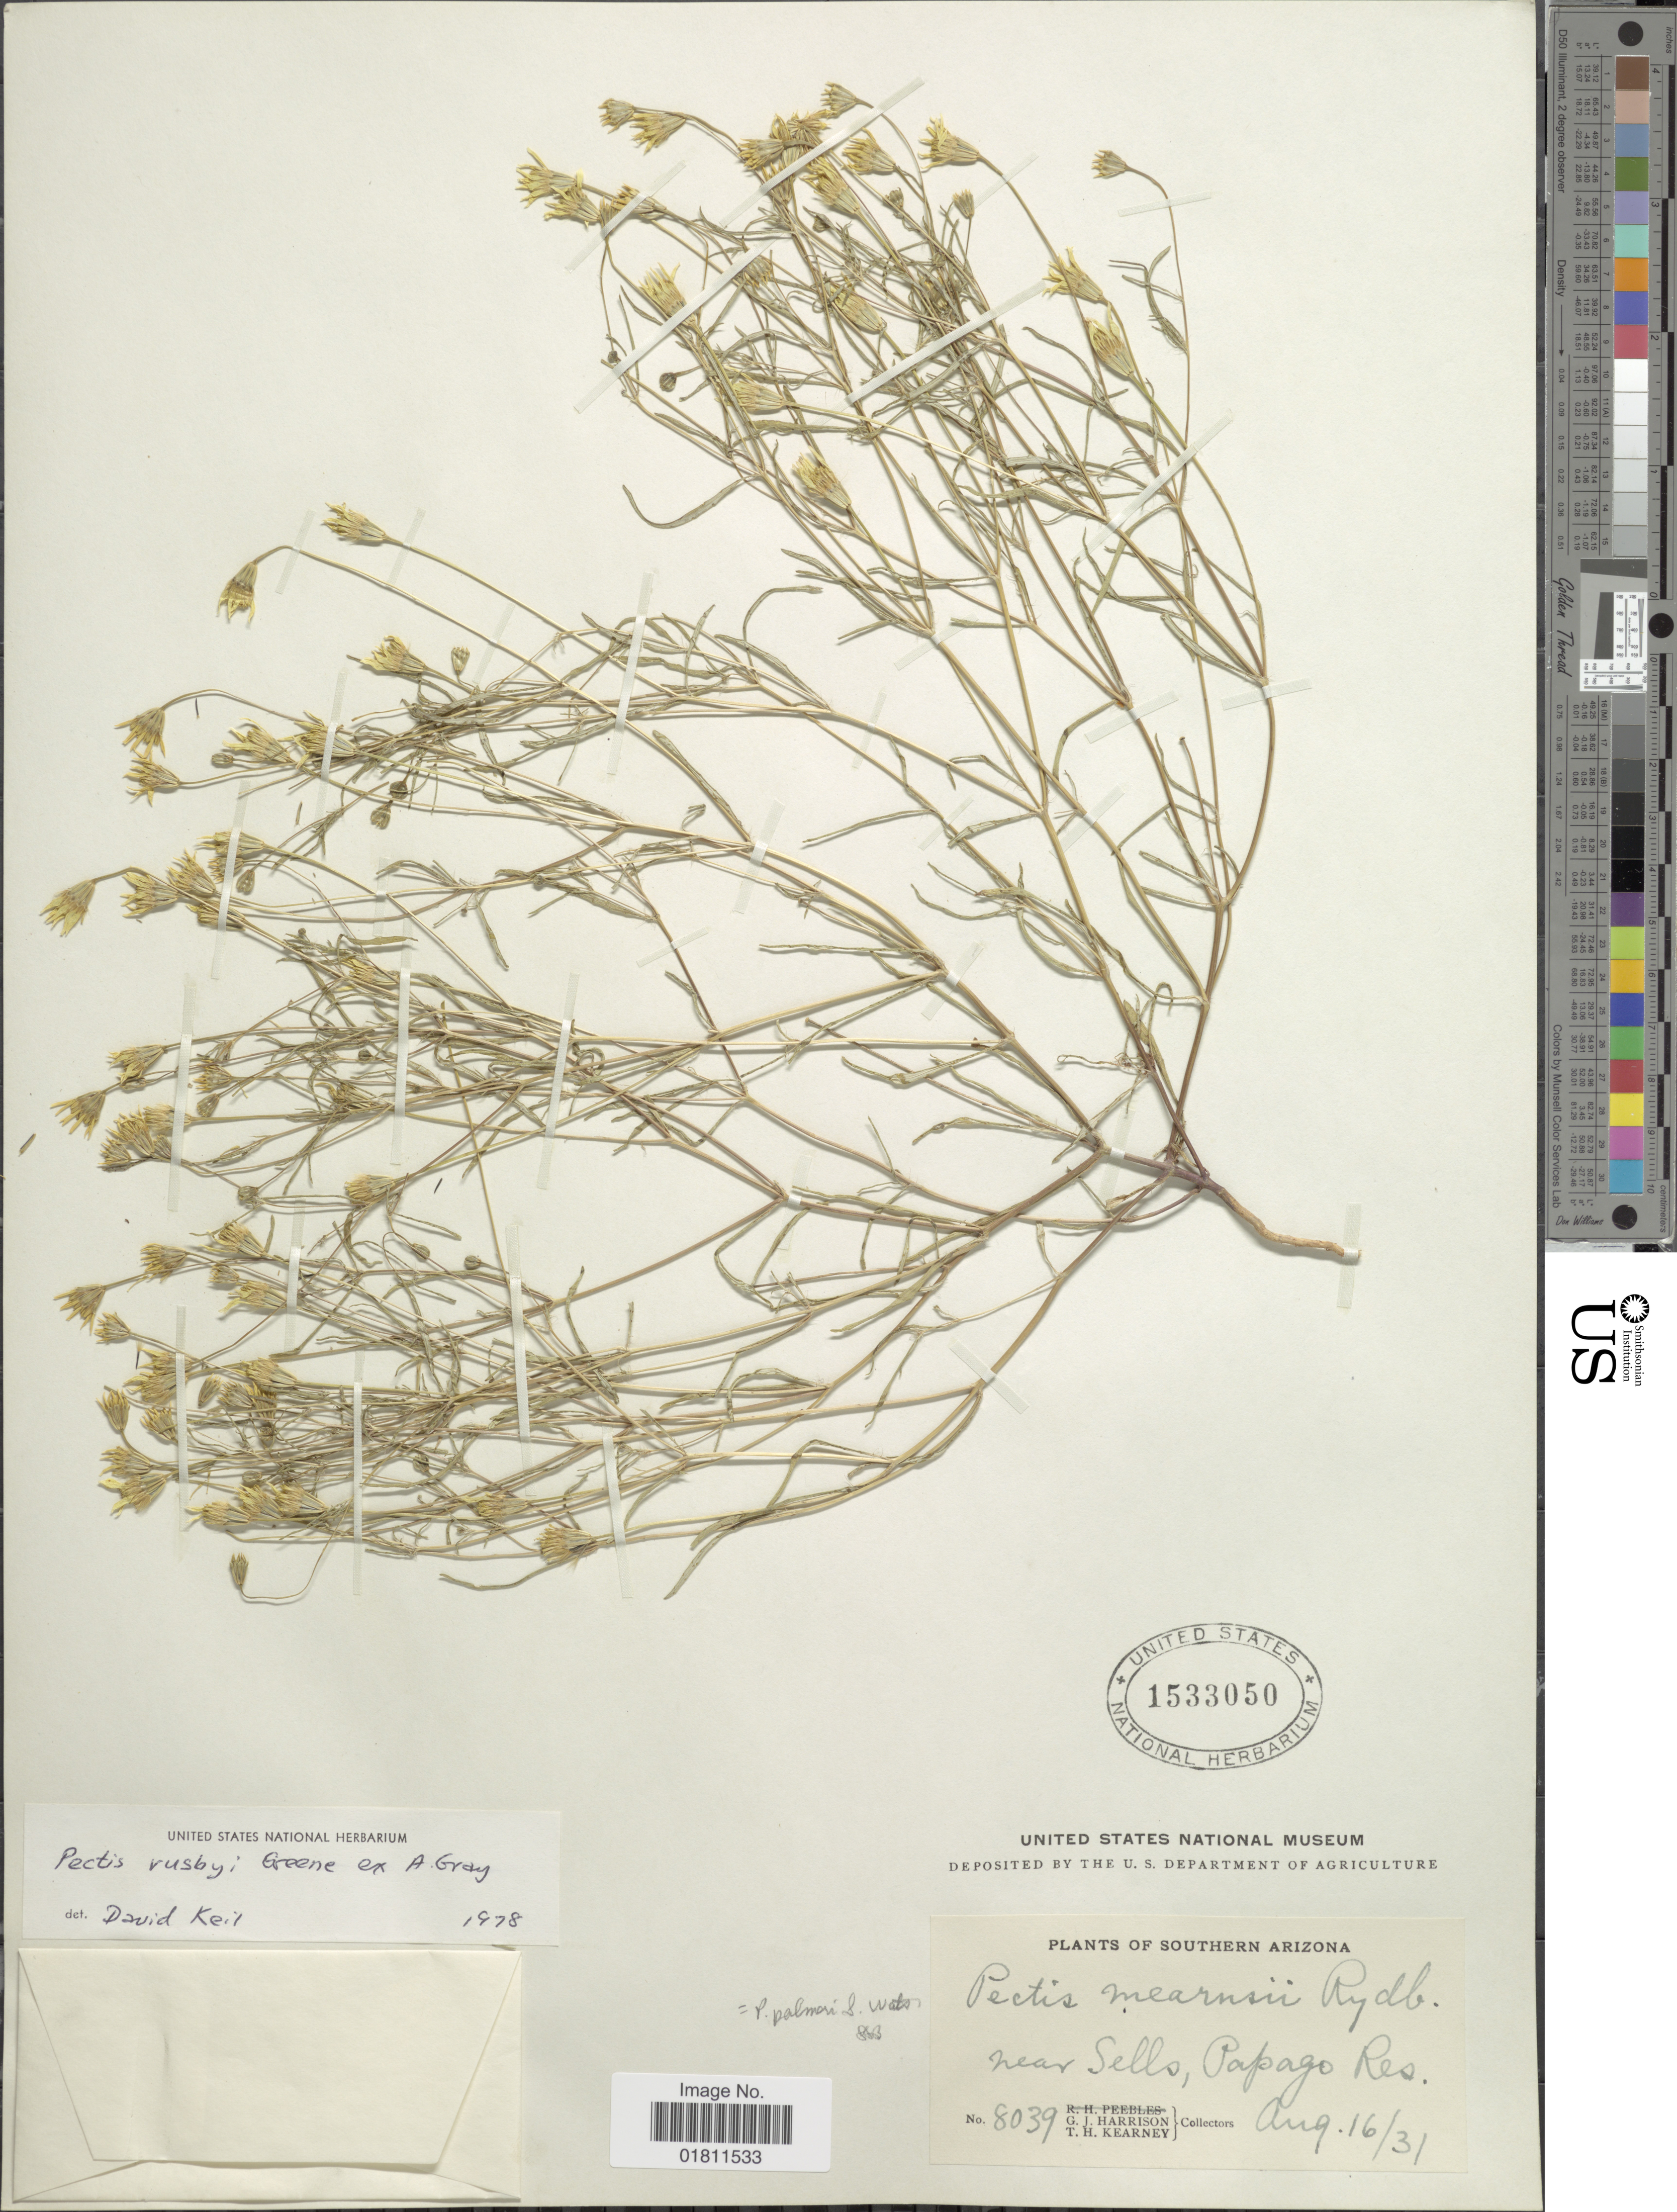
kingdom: Plantae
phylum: Tracheophyta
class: Magnoliopsida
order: Asterales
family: Asteraceae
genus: Pectis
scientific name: Pectis rusbyi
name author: Greene ex A. Gray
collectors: G. J. Harrison & T. H. Kearney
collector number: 8039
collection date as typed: Transcribed d/m/y: 16/8/31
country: United States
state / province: Arizona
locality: Southern Arizona. near Sells, Papago Res.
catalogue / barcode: US 1533050